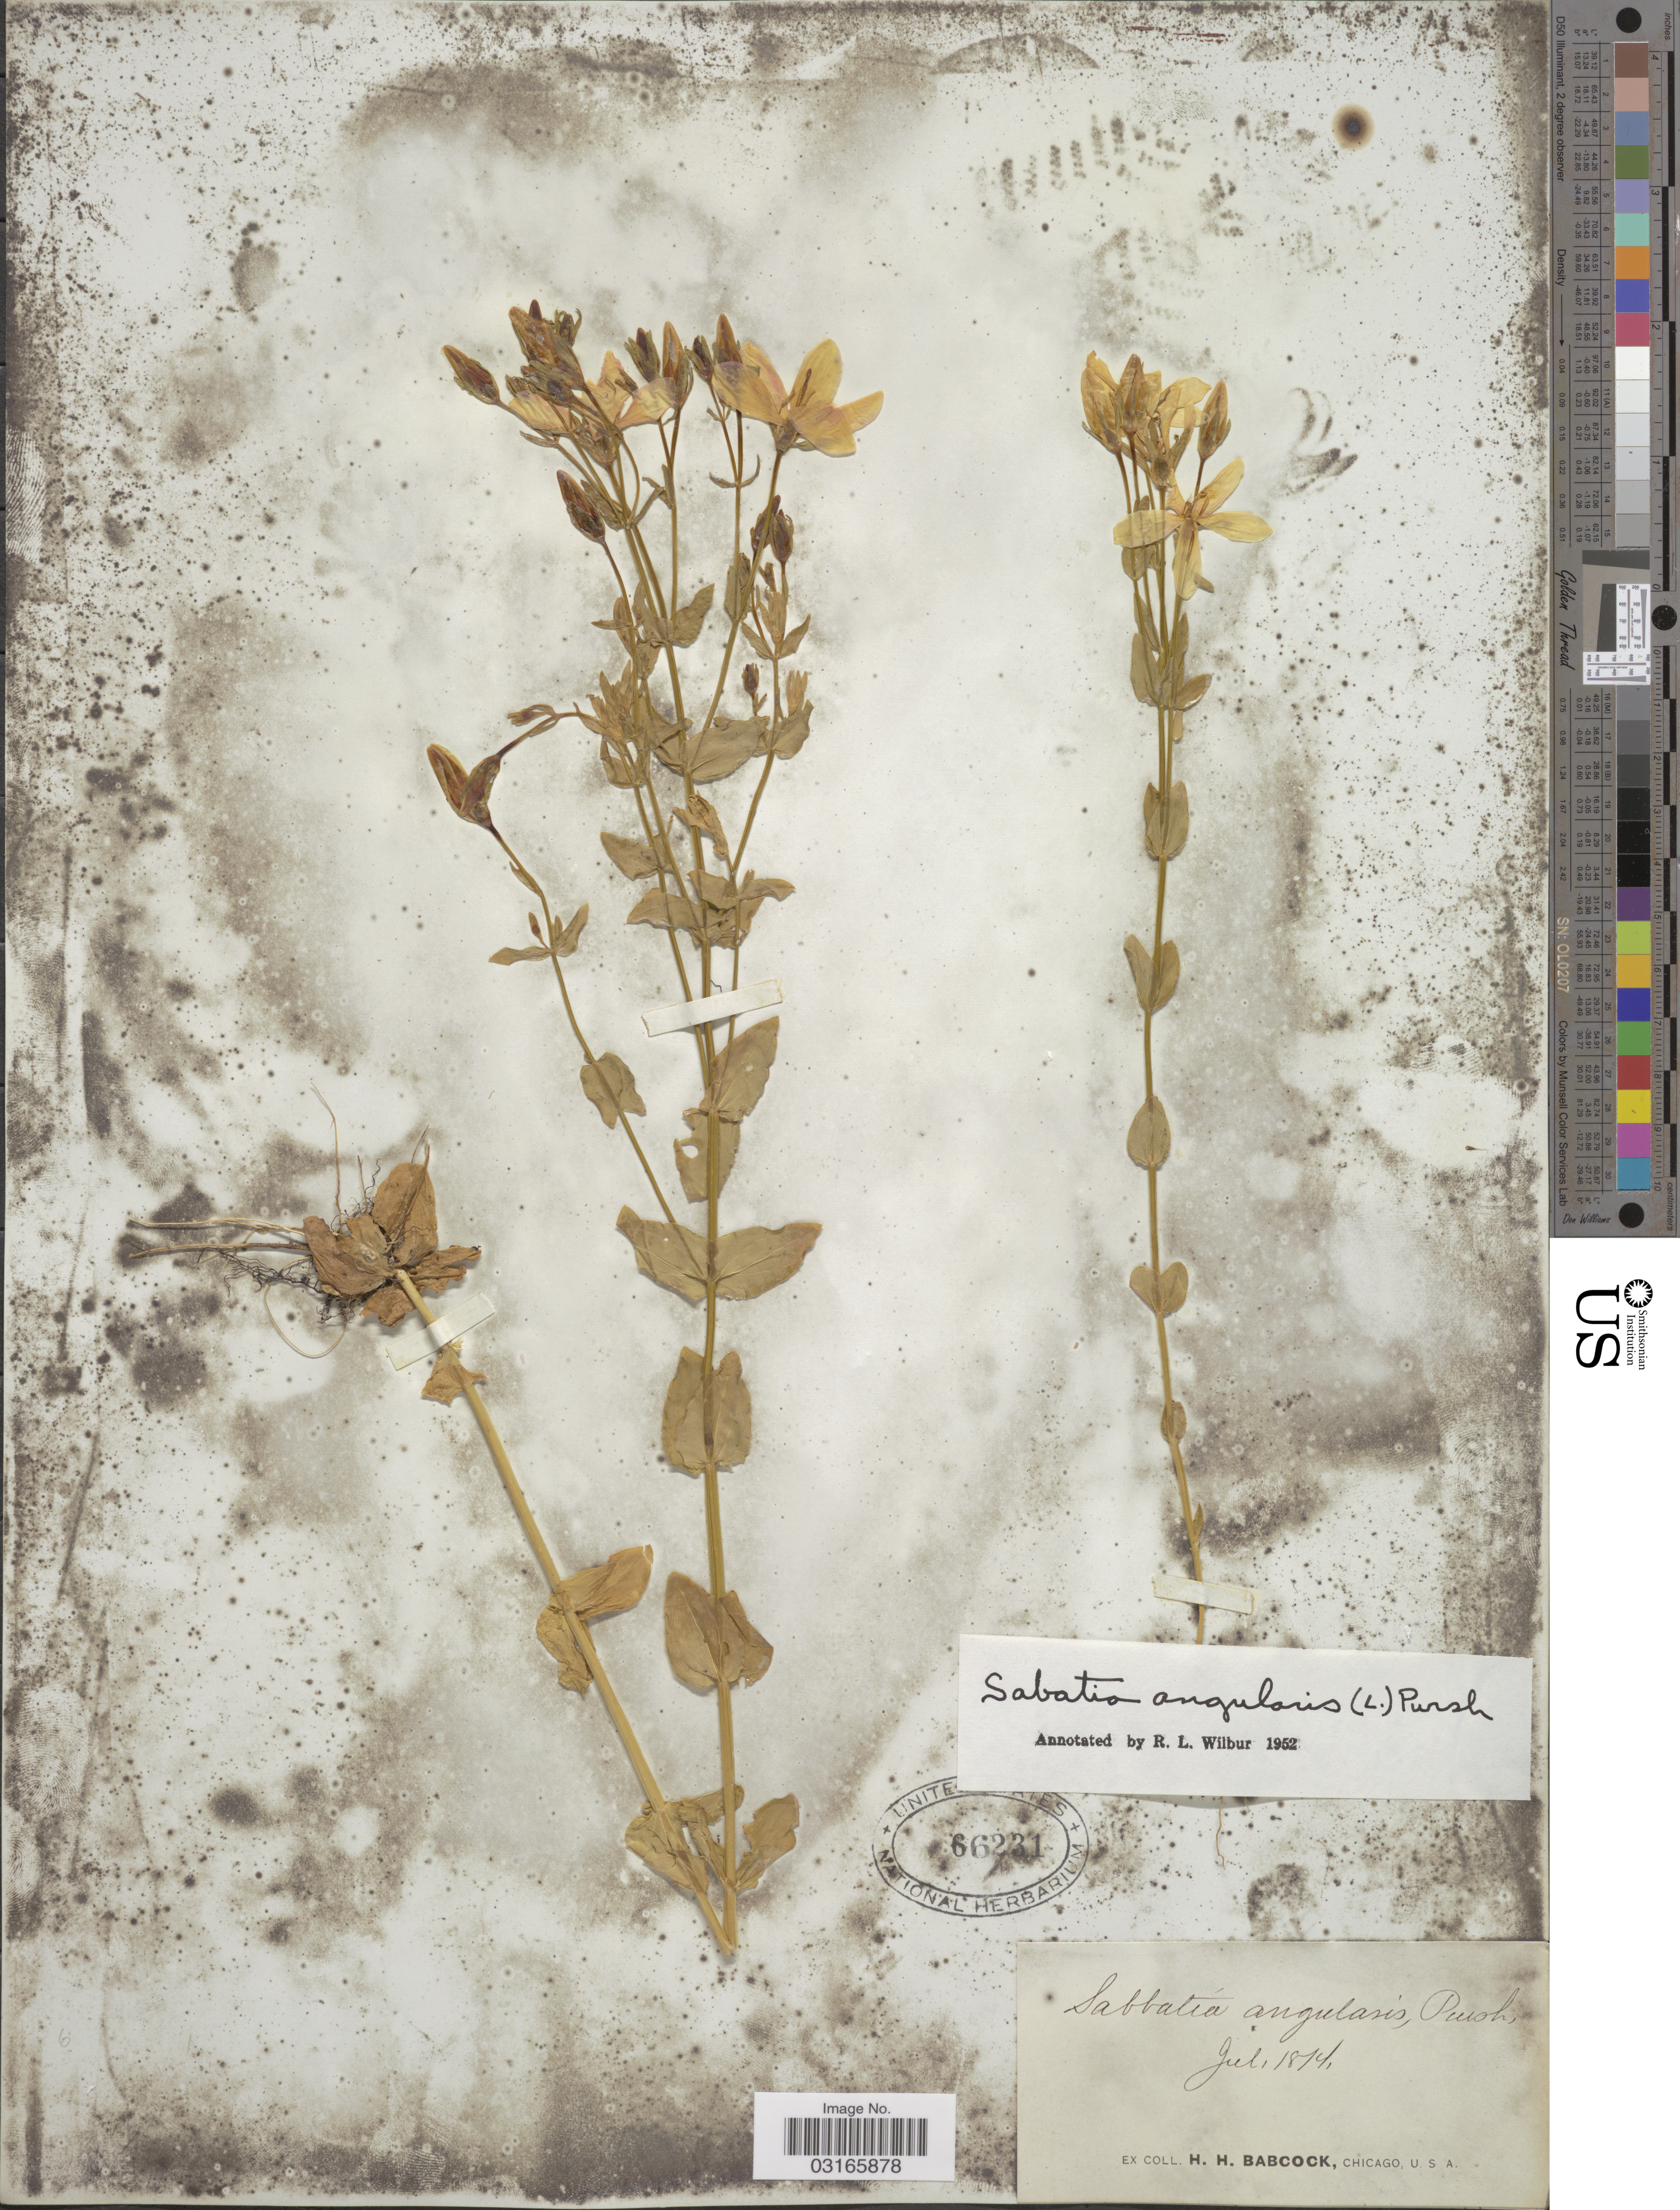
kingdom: Plantae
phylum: Tracheophyta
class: Magnoliopsida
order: Gentianales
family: Gentianaceae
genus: Sabatia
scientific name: Sabatia angularis (L.) Pursh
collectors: H. Babcock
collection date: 1814-07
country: United States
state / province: Illinois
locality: Chicago.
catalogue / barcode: US 66231